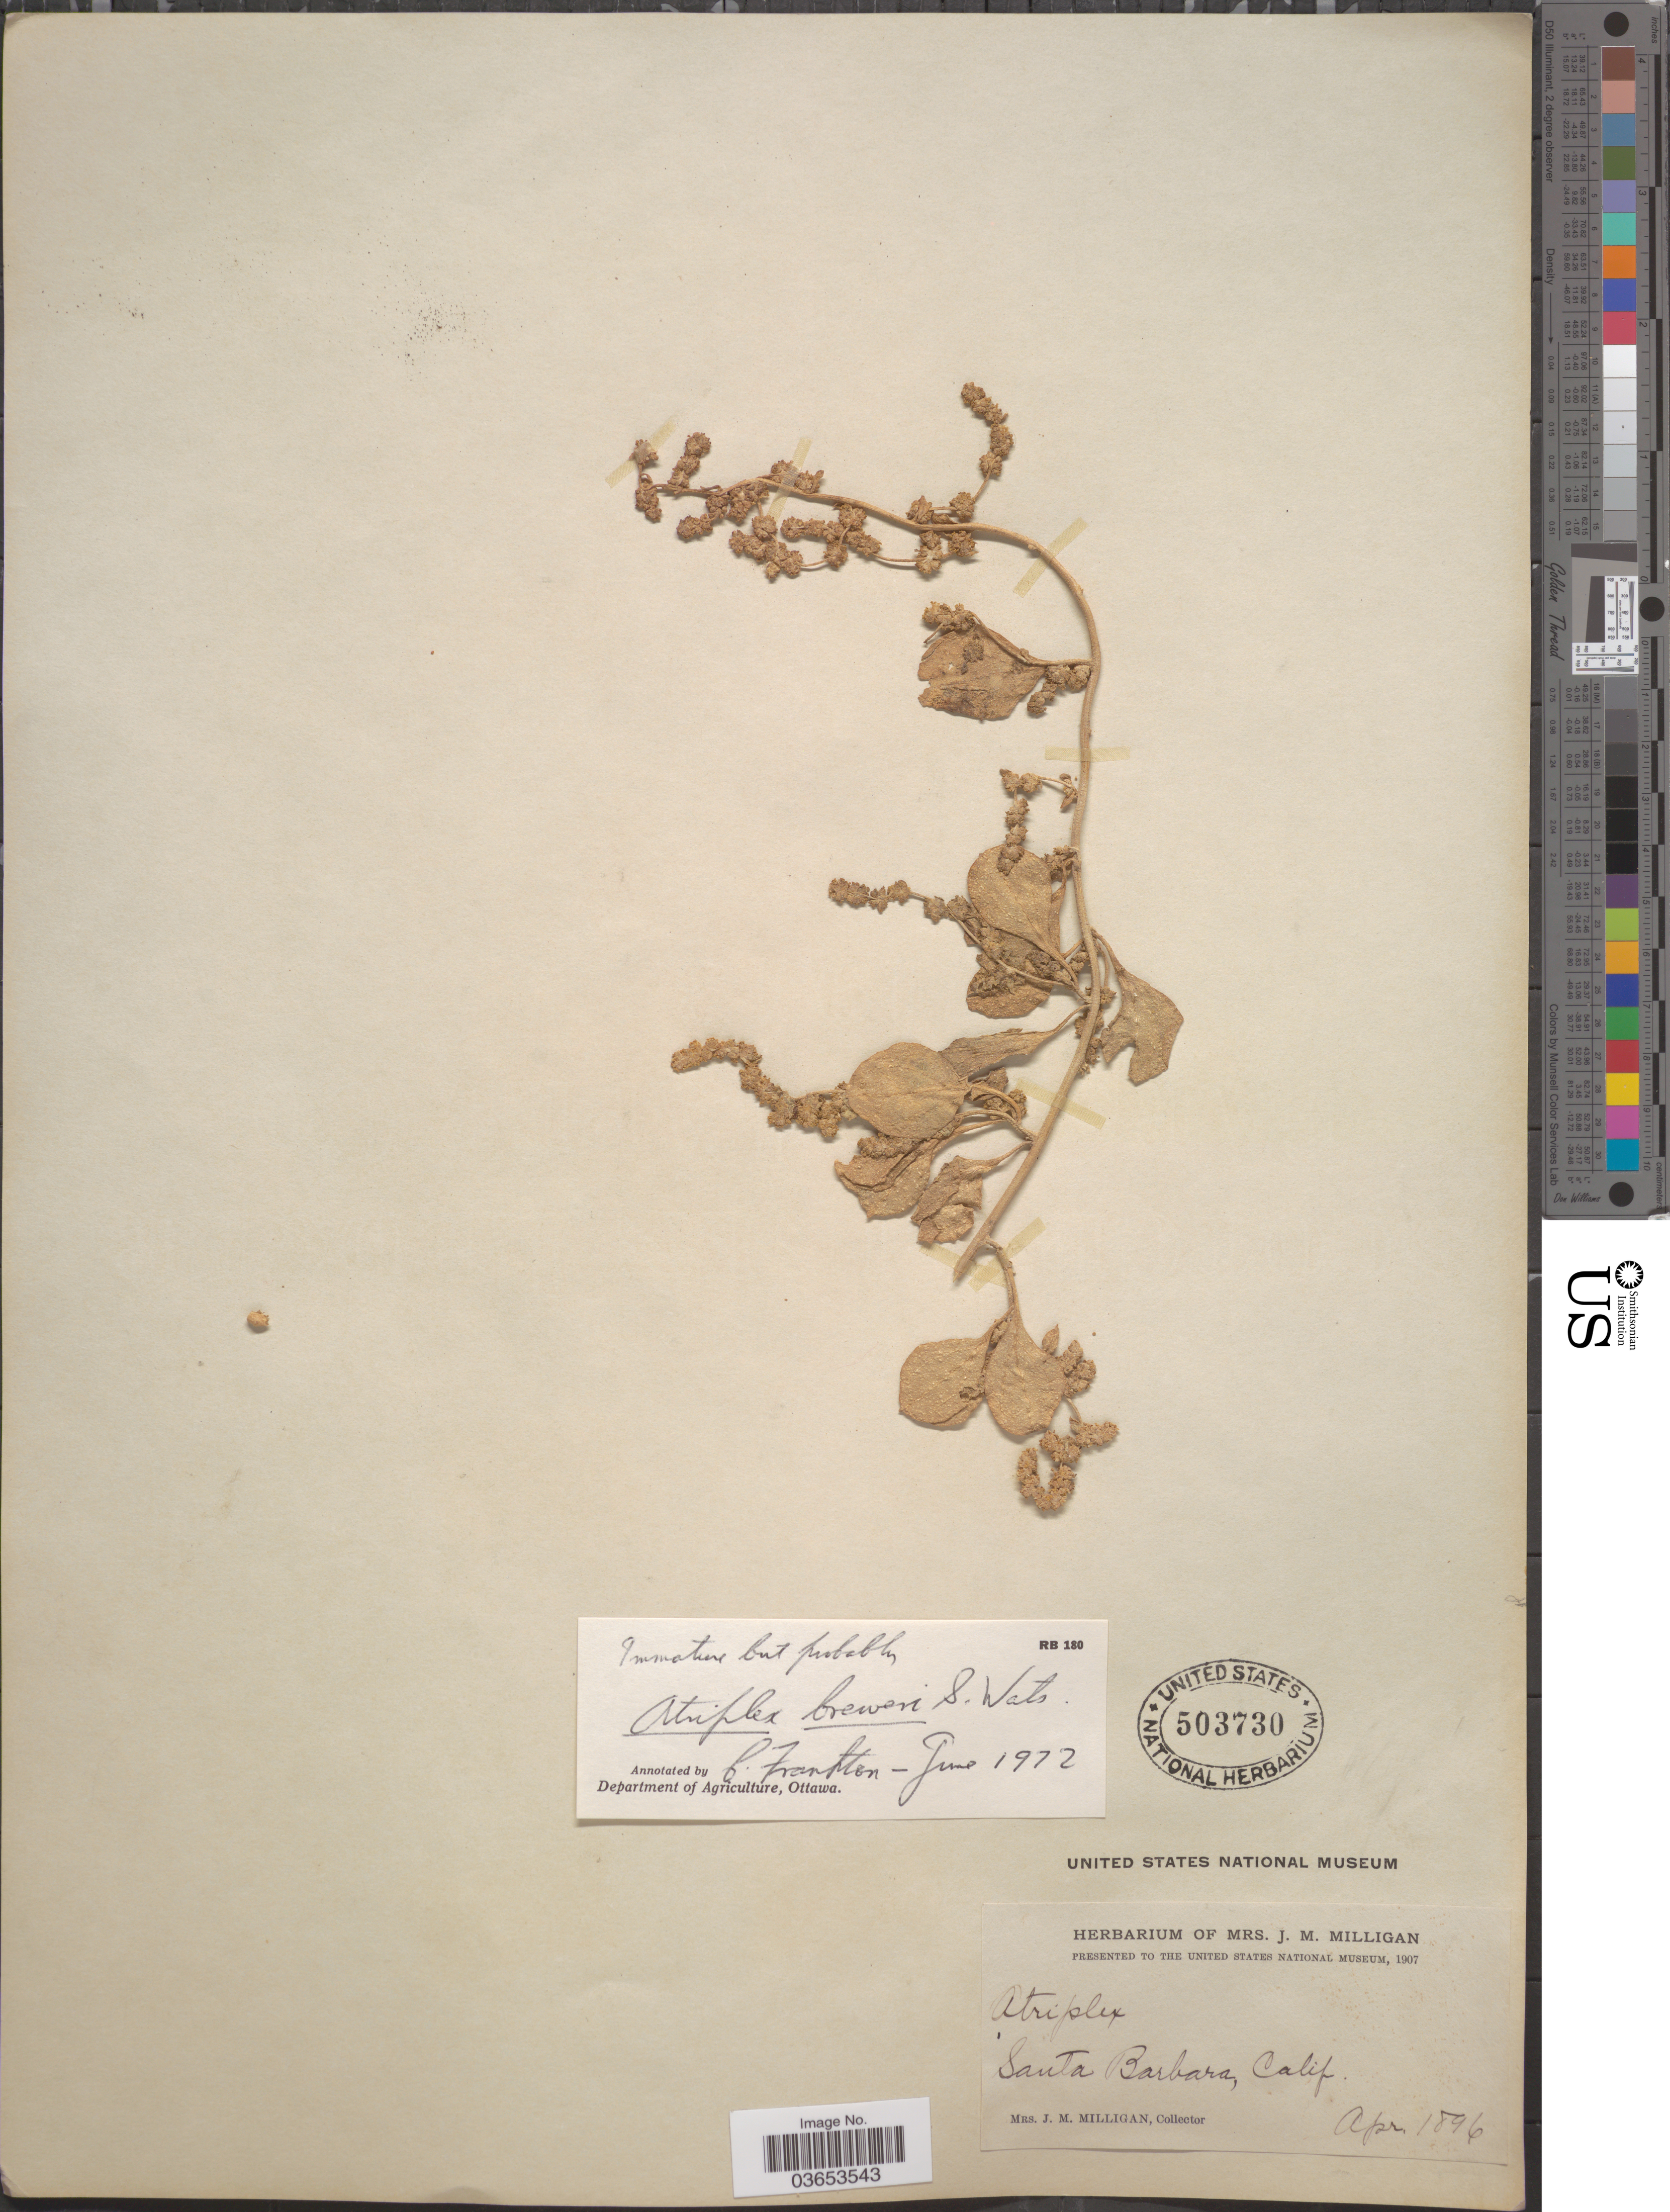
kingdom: Plantae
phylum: Tracheophyta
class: Magnoliopsida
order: Caryophyllales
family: Amaranthaceae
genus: Atriplex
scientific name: Atriplex lentiformis var. breweri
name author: (S. Watson) McMinn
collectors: J. Milligan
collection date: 1896-04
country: United States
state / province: California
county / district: Santa Barbara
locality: Santa Barbara.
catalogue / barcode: US 503730